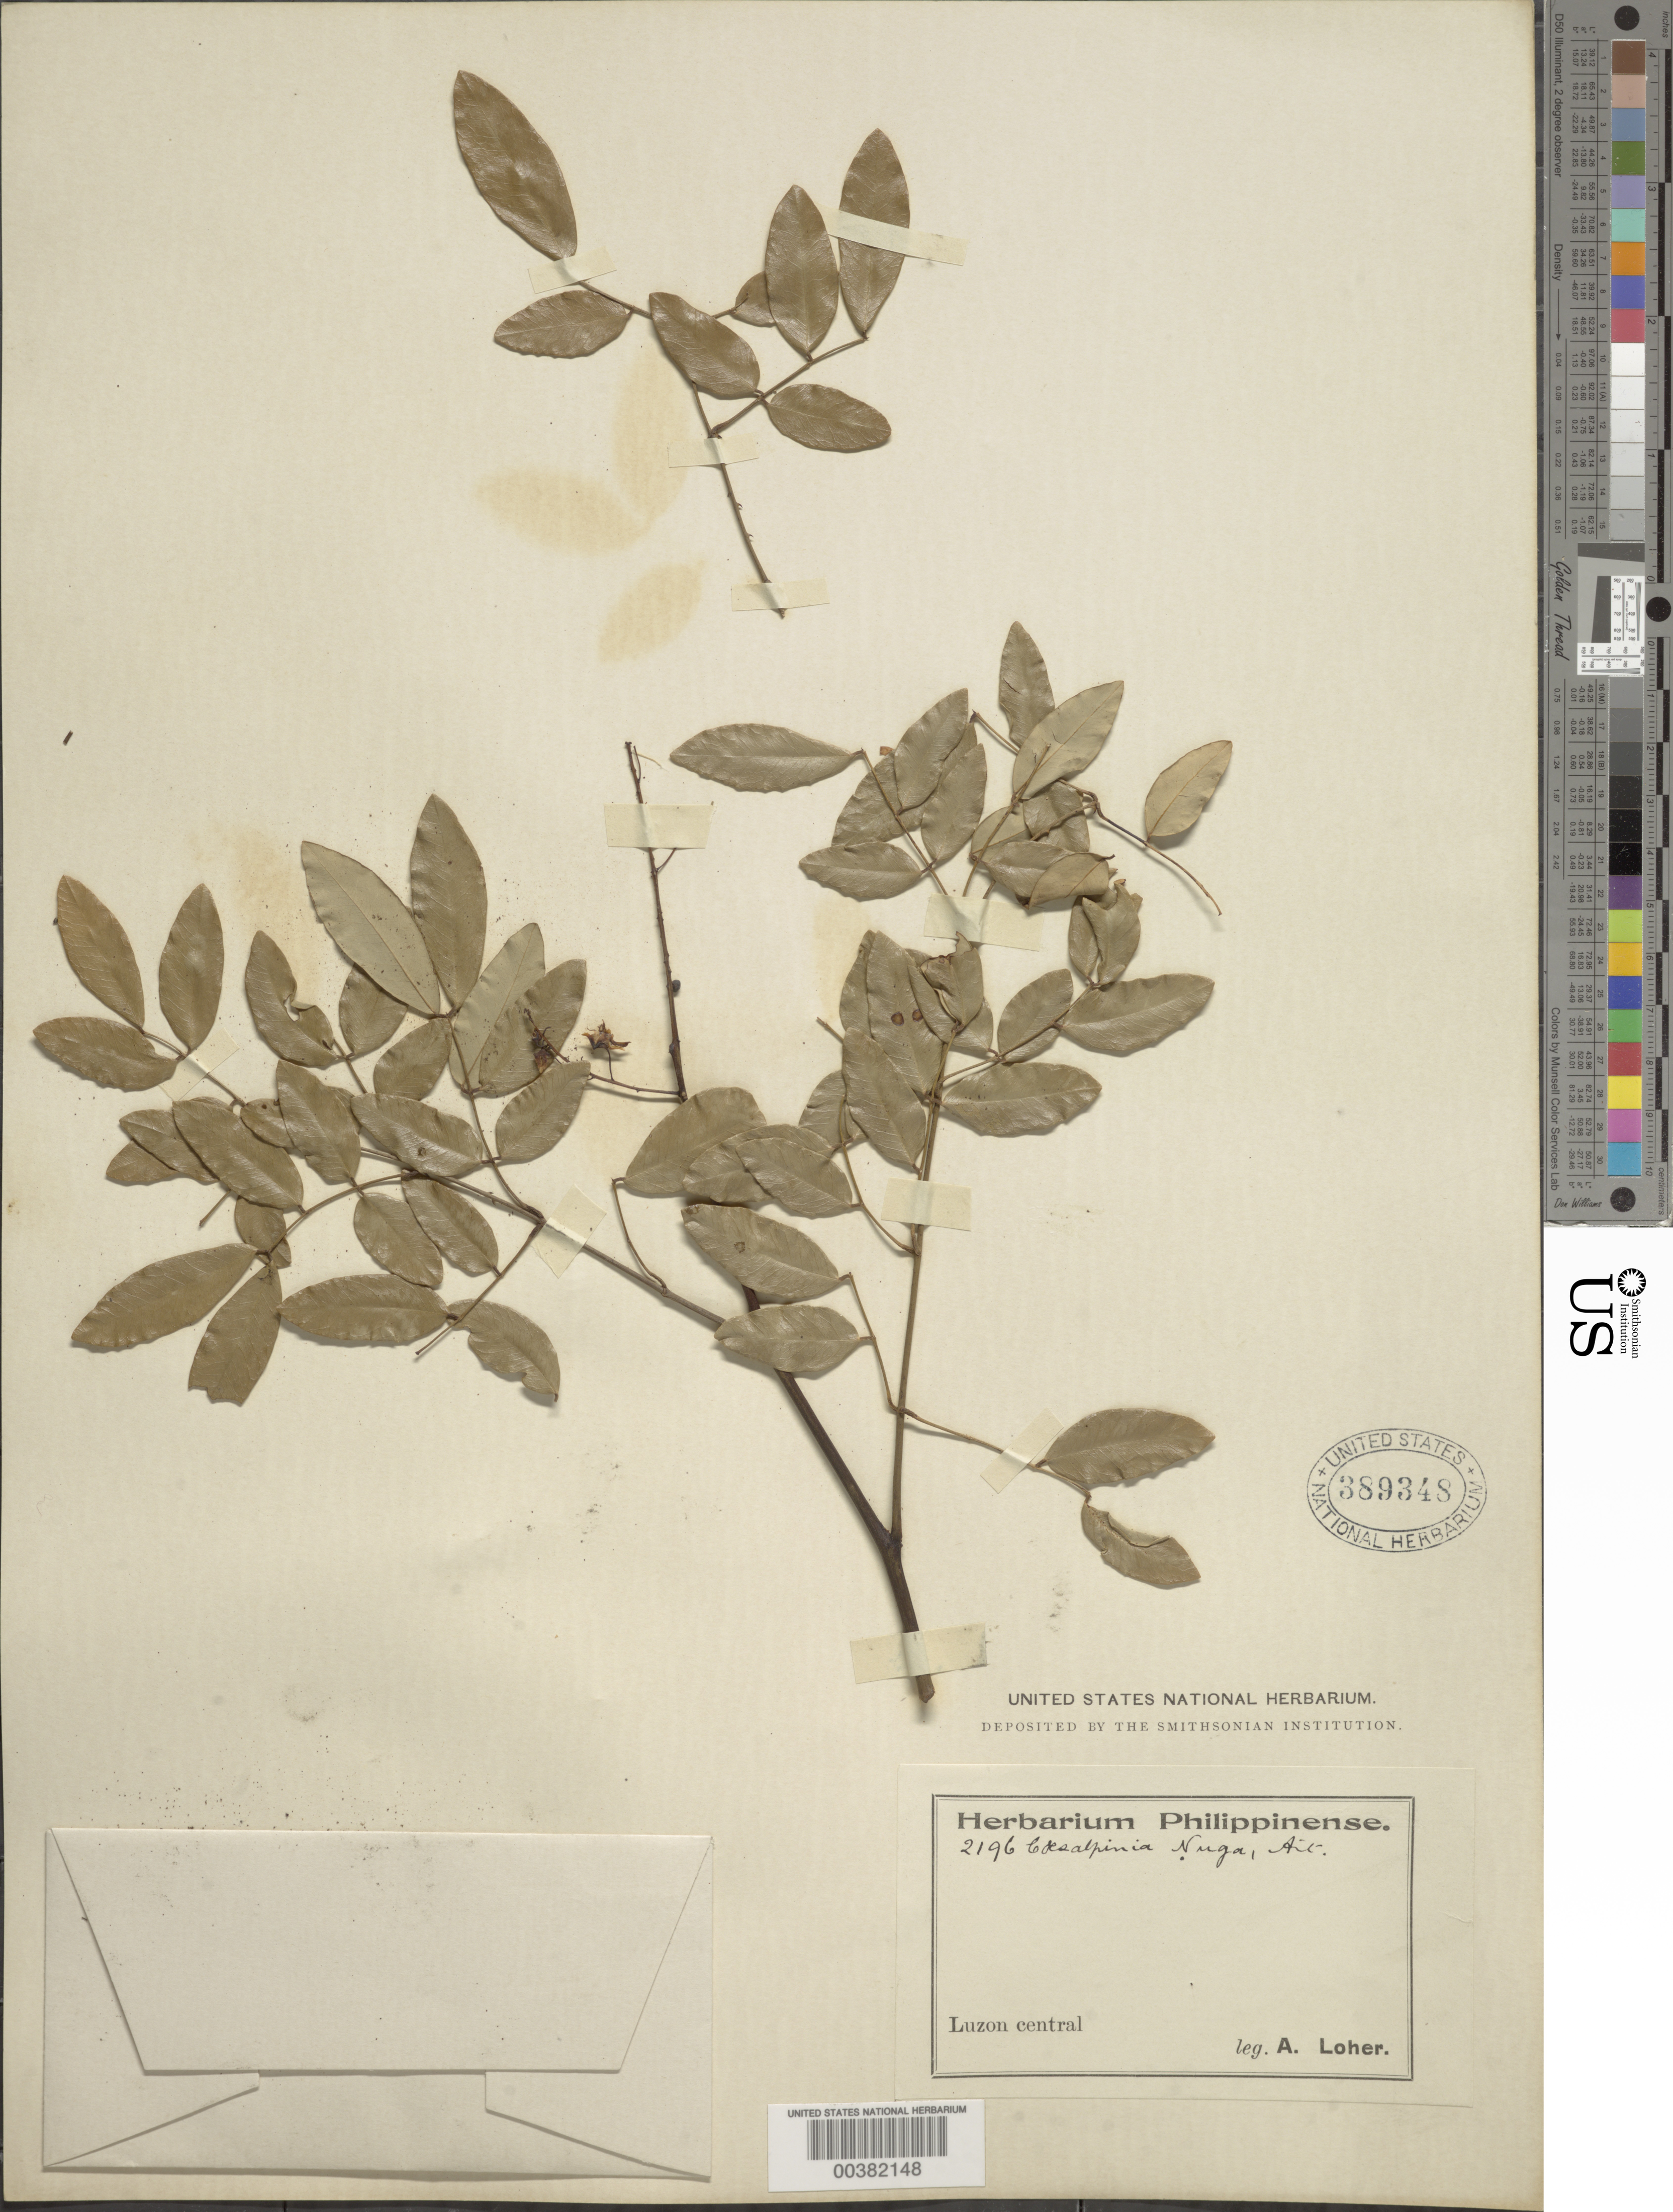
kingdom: Plantae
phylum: Tracheophyta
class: Magnoliopsida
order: Fabales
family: Fabaceae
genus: Ticanto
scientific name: Ticanto crista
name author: (L.) R. Clark & Gagnon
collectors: A. Loher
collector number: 2196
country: Philippines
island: Luzon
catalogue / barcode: US 389348